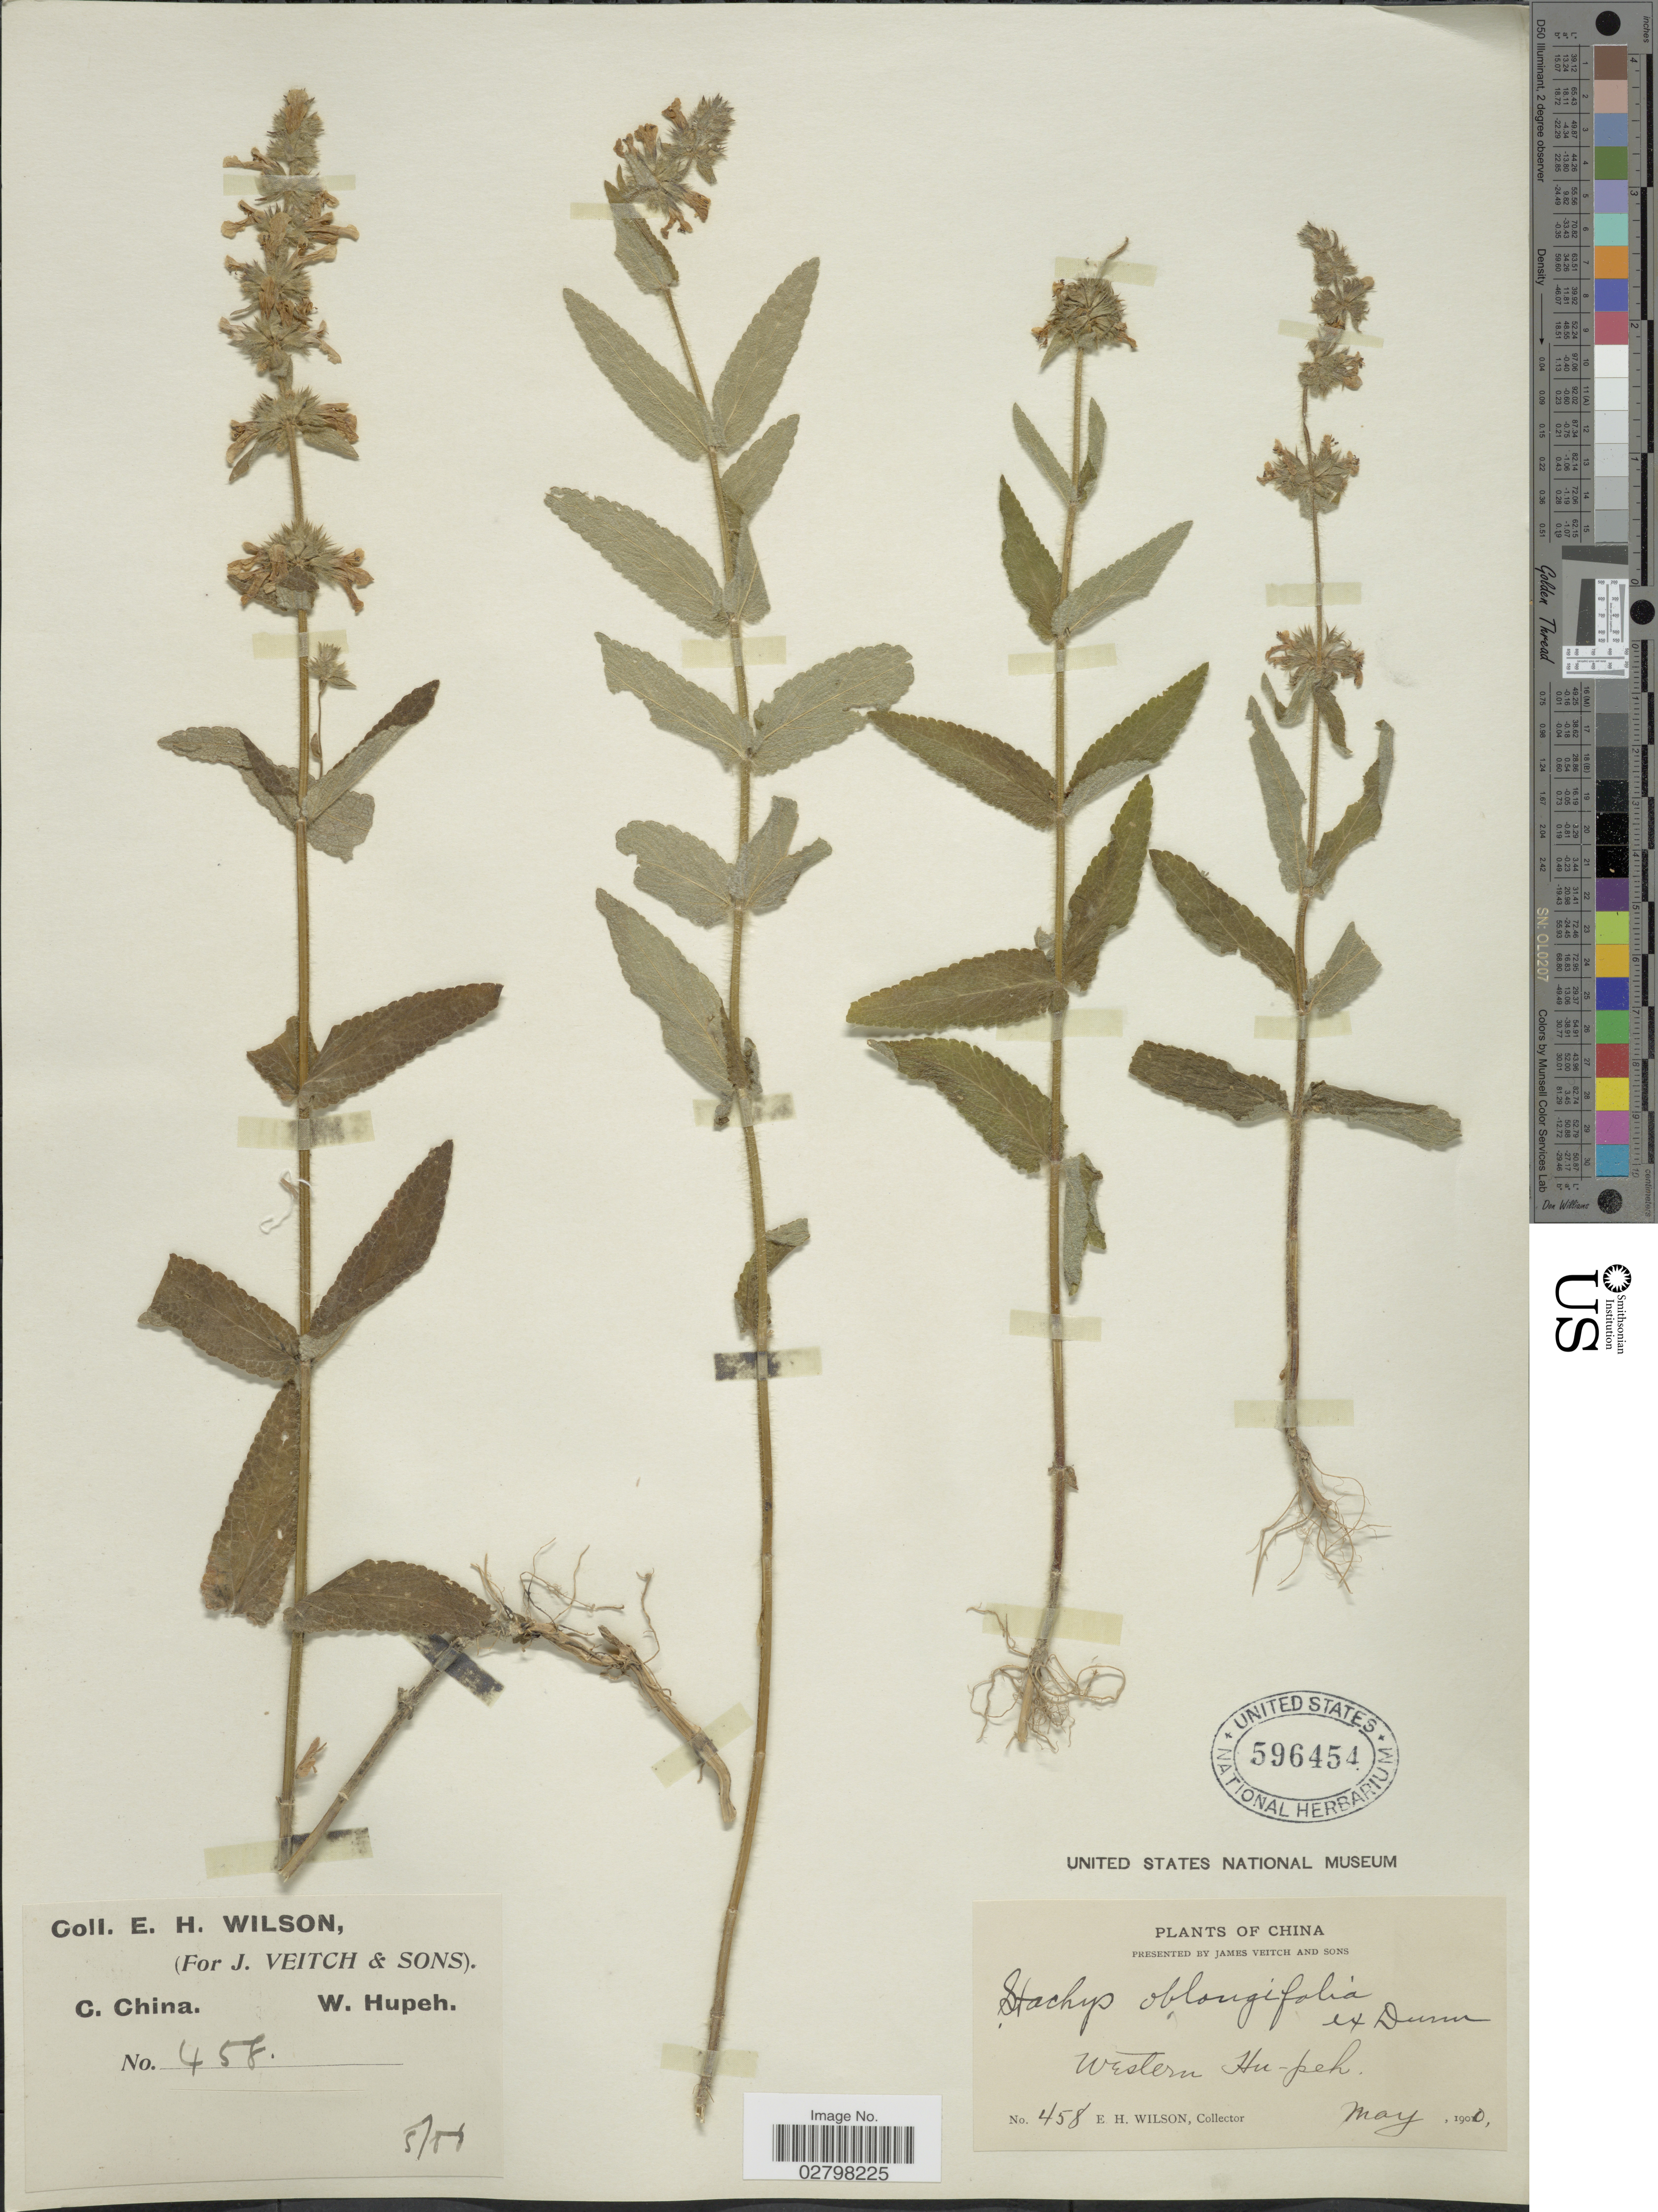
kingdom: Plantae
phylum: Tracheophyta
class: Magnoliopsida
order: Lamiales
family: Lamiaceae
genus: Stachys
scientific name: Stachys oblongifolia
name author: Wall. ex Benth.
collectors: E. Wilson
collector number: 458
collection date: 1900-05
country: China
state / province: Hubei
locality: C. China. Western Hu-peh.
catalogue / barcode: US 596454